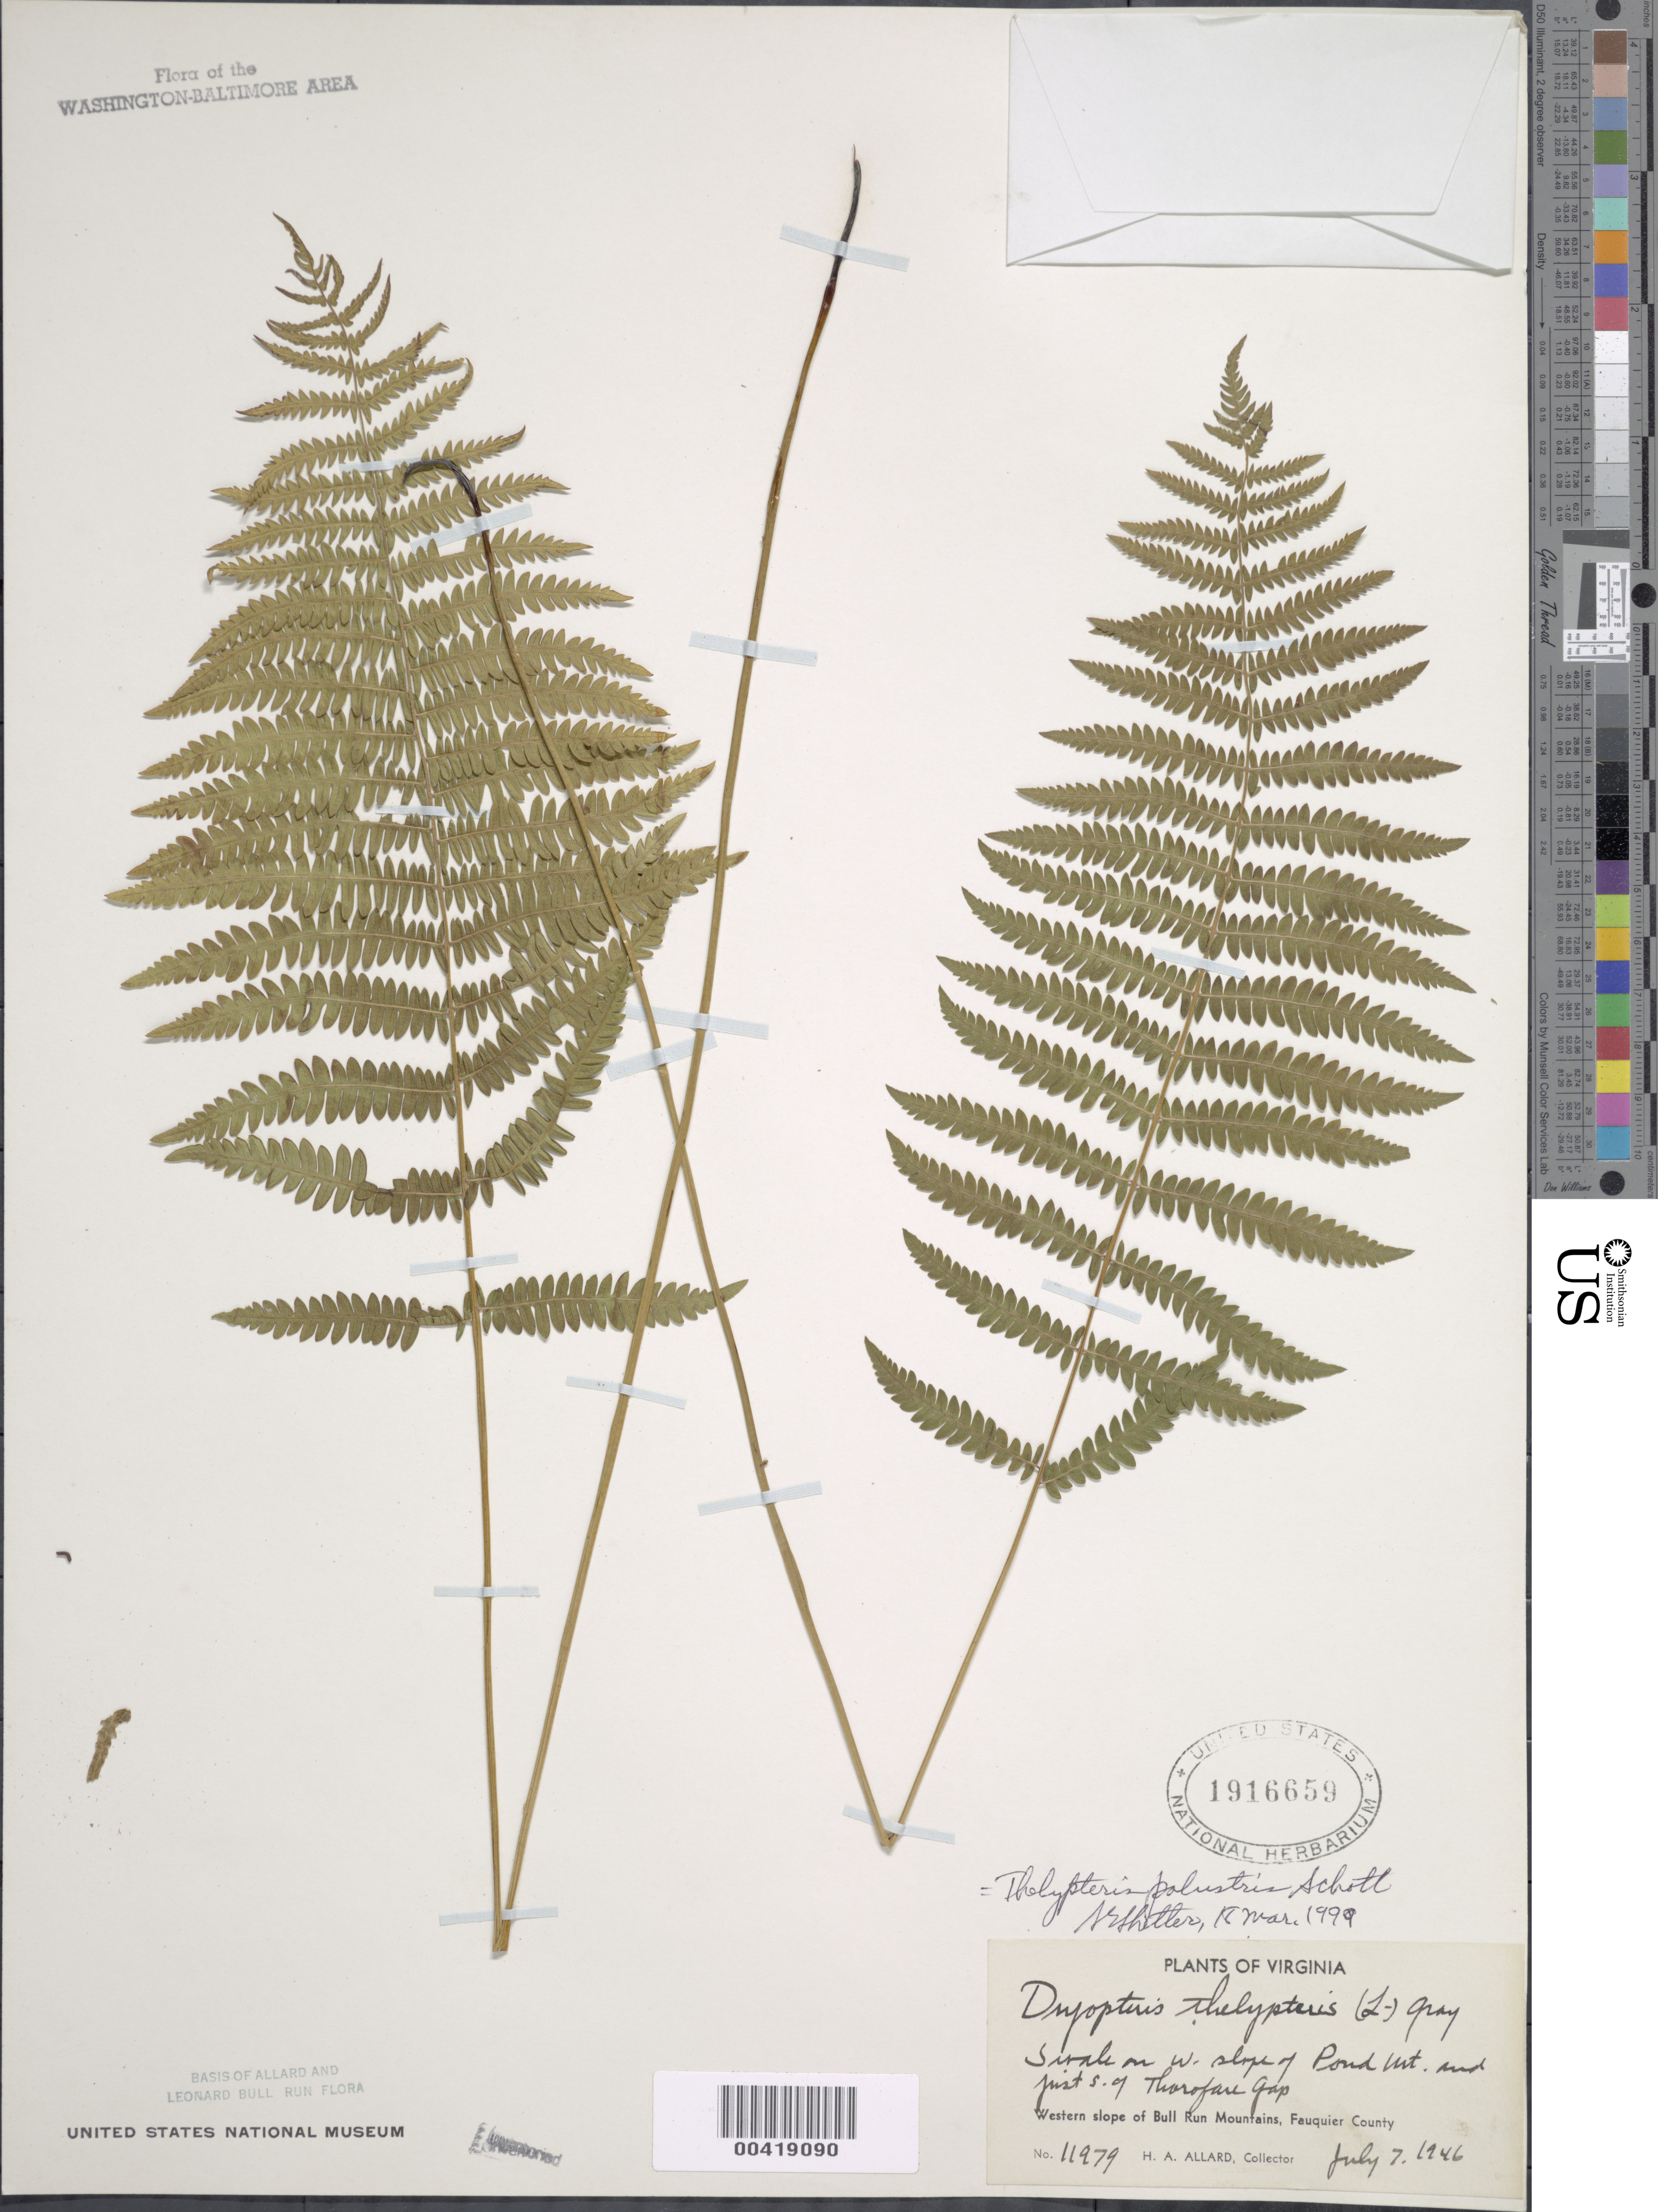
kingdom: Plantae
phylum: Tracheophyta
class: Polypodiopsida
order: Polypodiales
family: Thelypteridaceae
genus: Thelypteris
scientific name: Thelypteris palustris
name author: (Salisb.) Schott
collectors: H. A. Allard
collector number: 11979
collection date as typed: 07 Jul 1946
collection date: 1946-07-07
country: United States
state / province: Virginia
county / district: Fauquier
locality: West slope of Pond Mountain Bull Run Mts.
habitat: Swale on w slope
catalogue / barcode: US 1916659